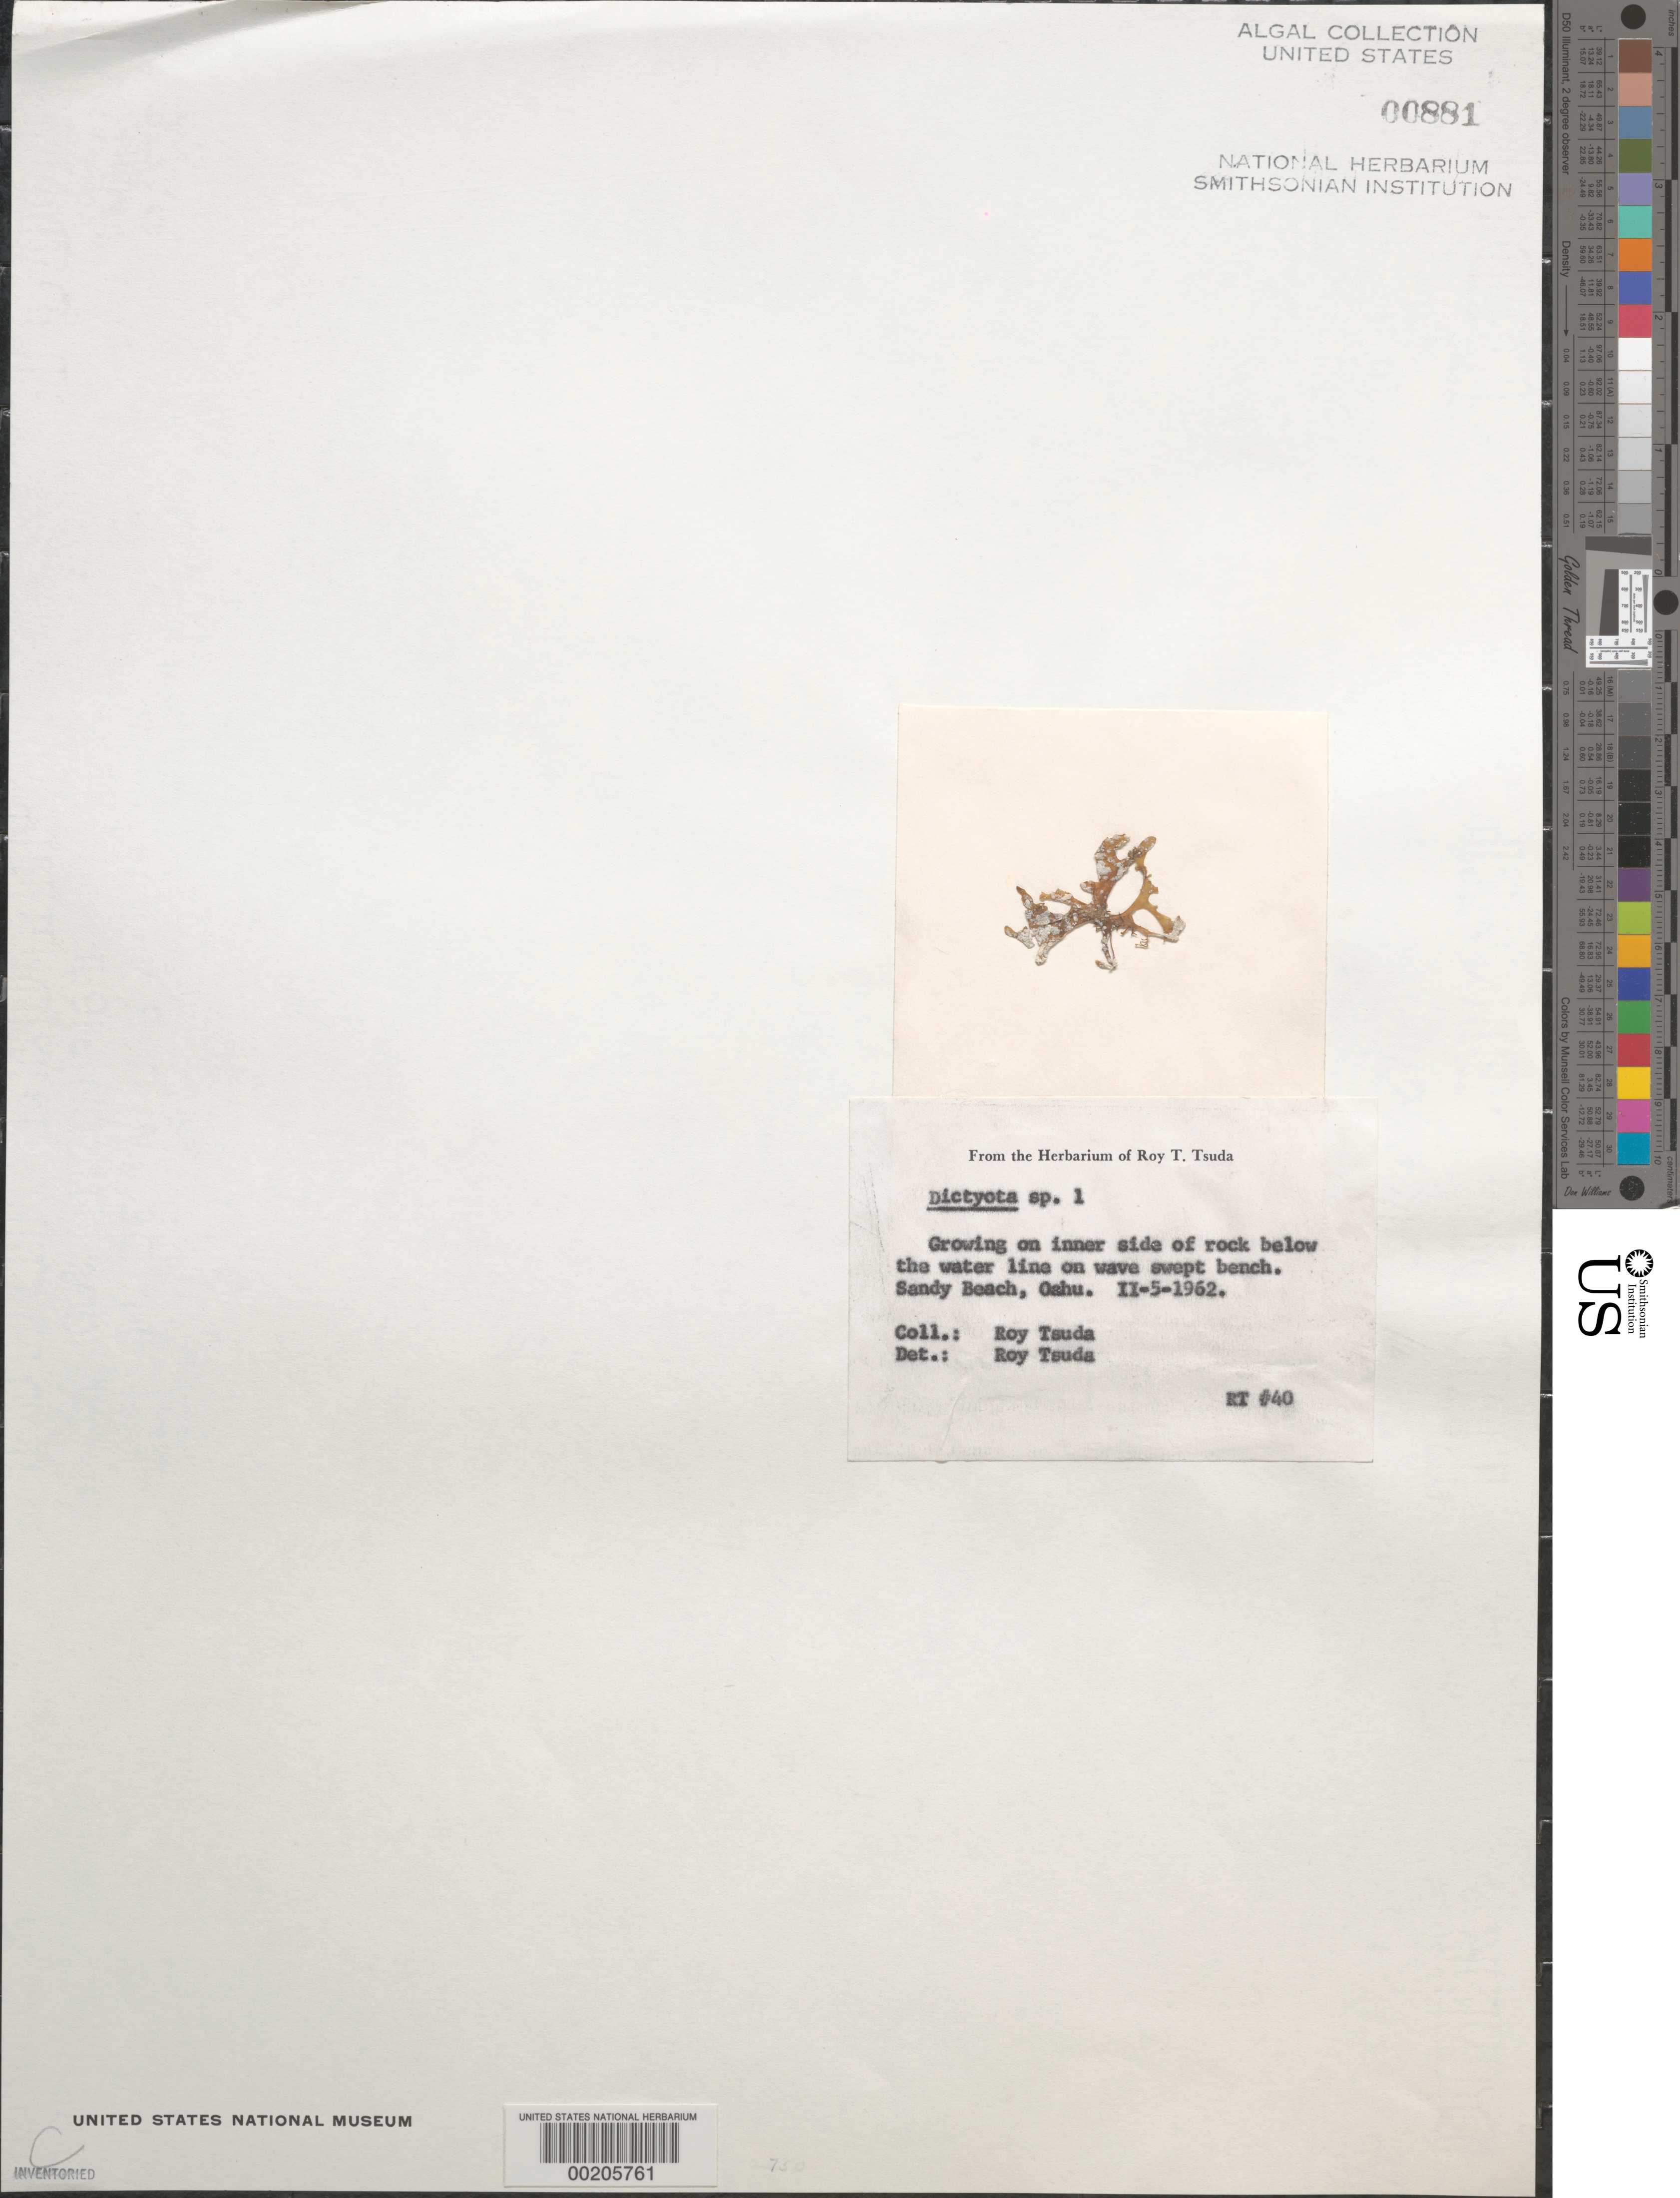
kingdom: Chromista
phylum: Ochrophyta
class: Phaeophyceae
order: Dictyotales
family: Dictyotaceae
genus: Dictyota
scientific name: Dictyota sp.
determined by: Tsuda, R. T.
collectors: R. Tsuda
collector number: Rt 40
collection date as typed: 05 Feb 1962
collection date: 1962-02-05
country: United States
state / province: Hawaii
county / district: Honolulu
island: Oahu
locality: Sandy Beach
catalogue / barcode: US 881